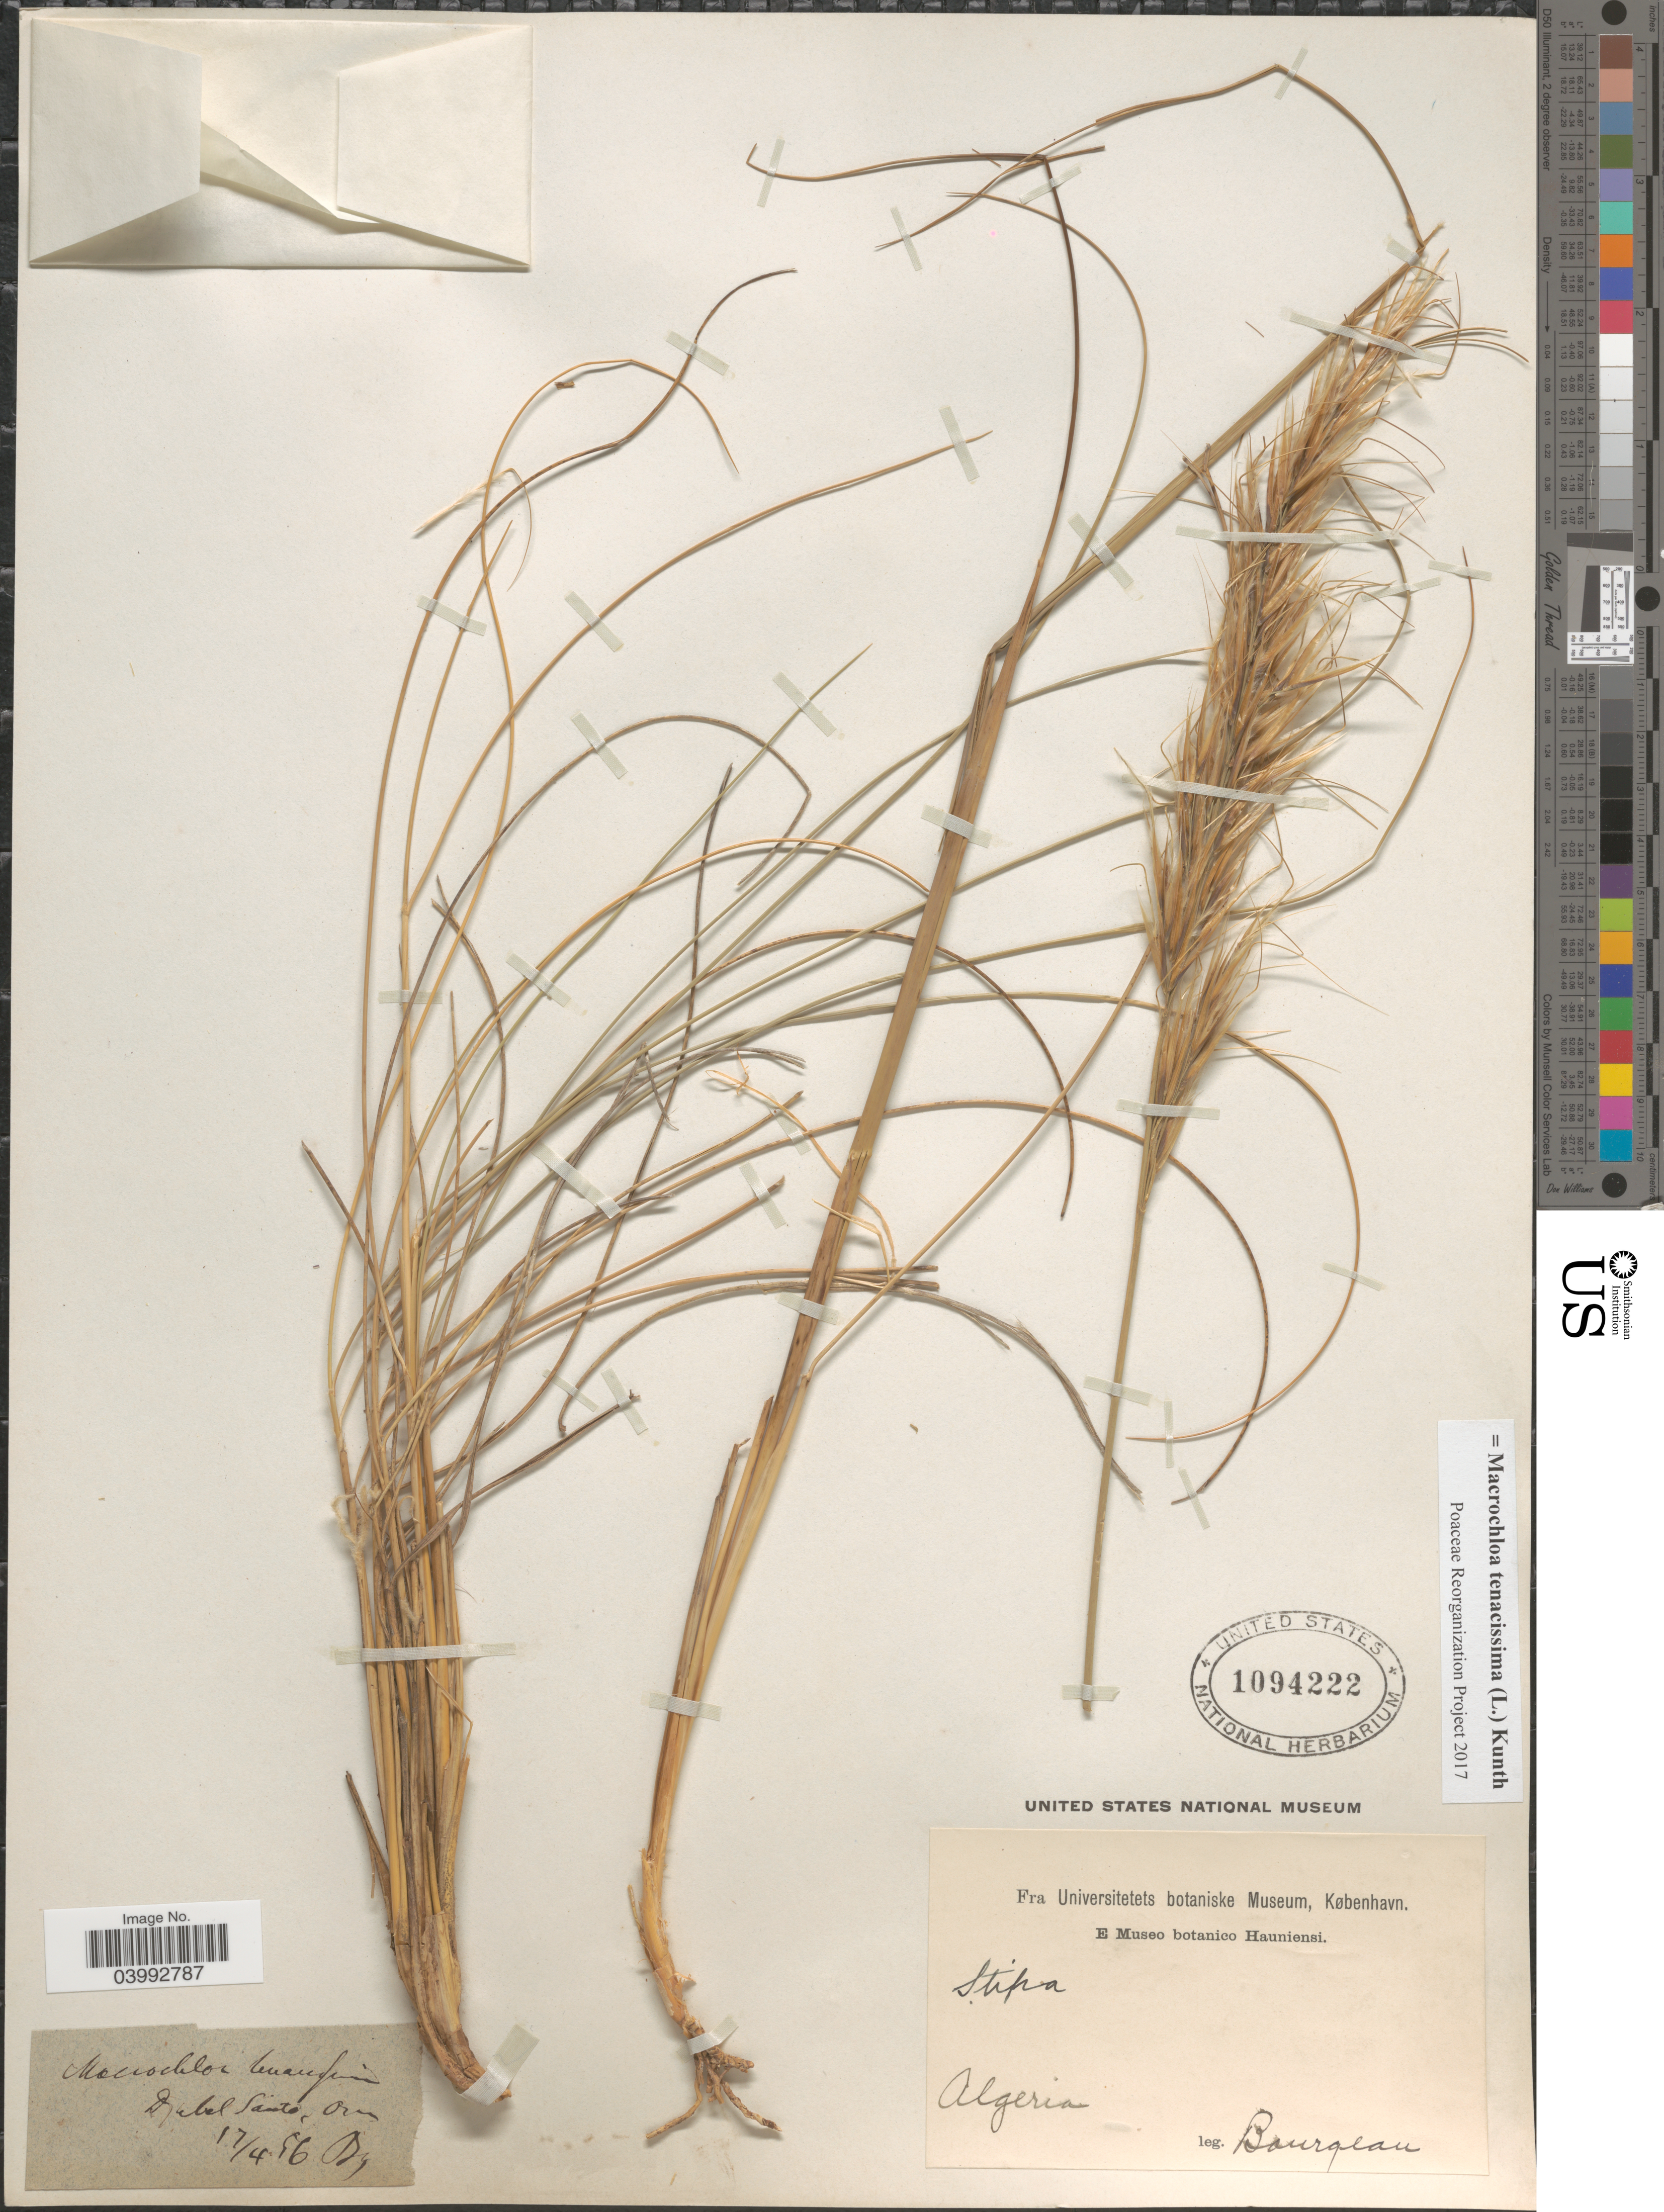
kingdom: Plantae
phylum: Tracheophyta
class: Liliopsida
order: Poales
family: Poaceae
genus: Macrochloa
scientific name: Macrochloa tenacissima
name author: (L.) Kunth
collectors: -. Bourgeau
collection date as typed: Transcribed d/m/y: 17/4/96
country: Algeria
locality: Djebel Santo.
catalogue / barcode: US 1094222